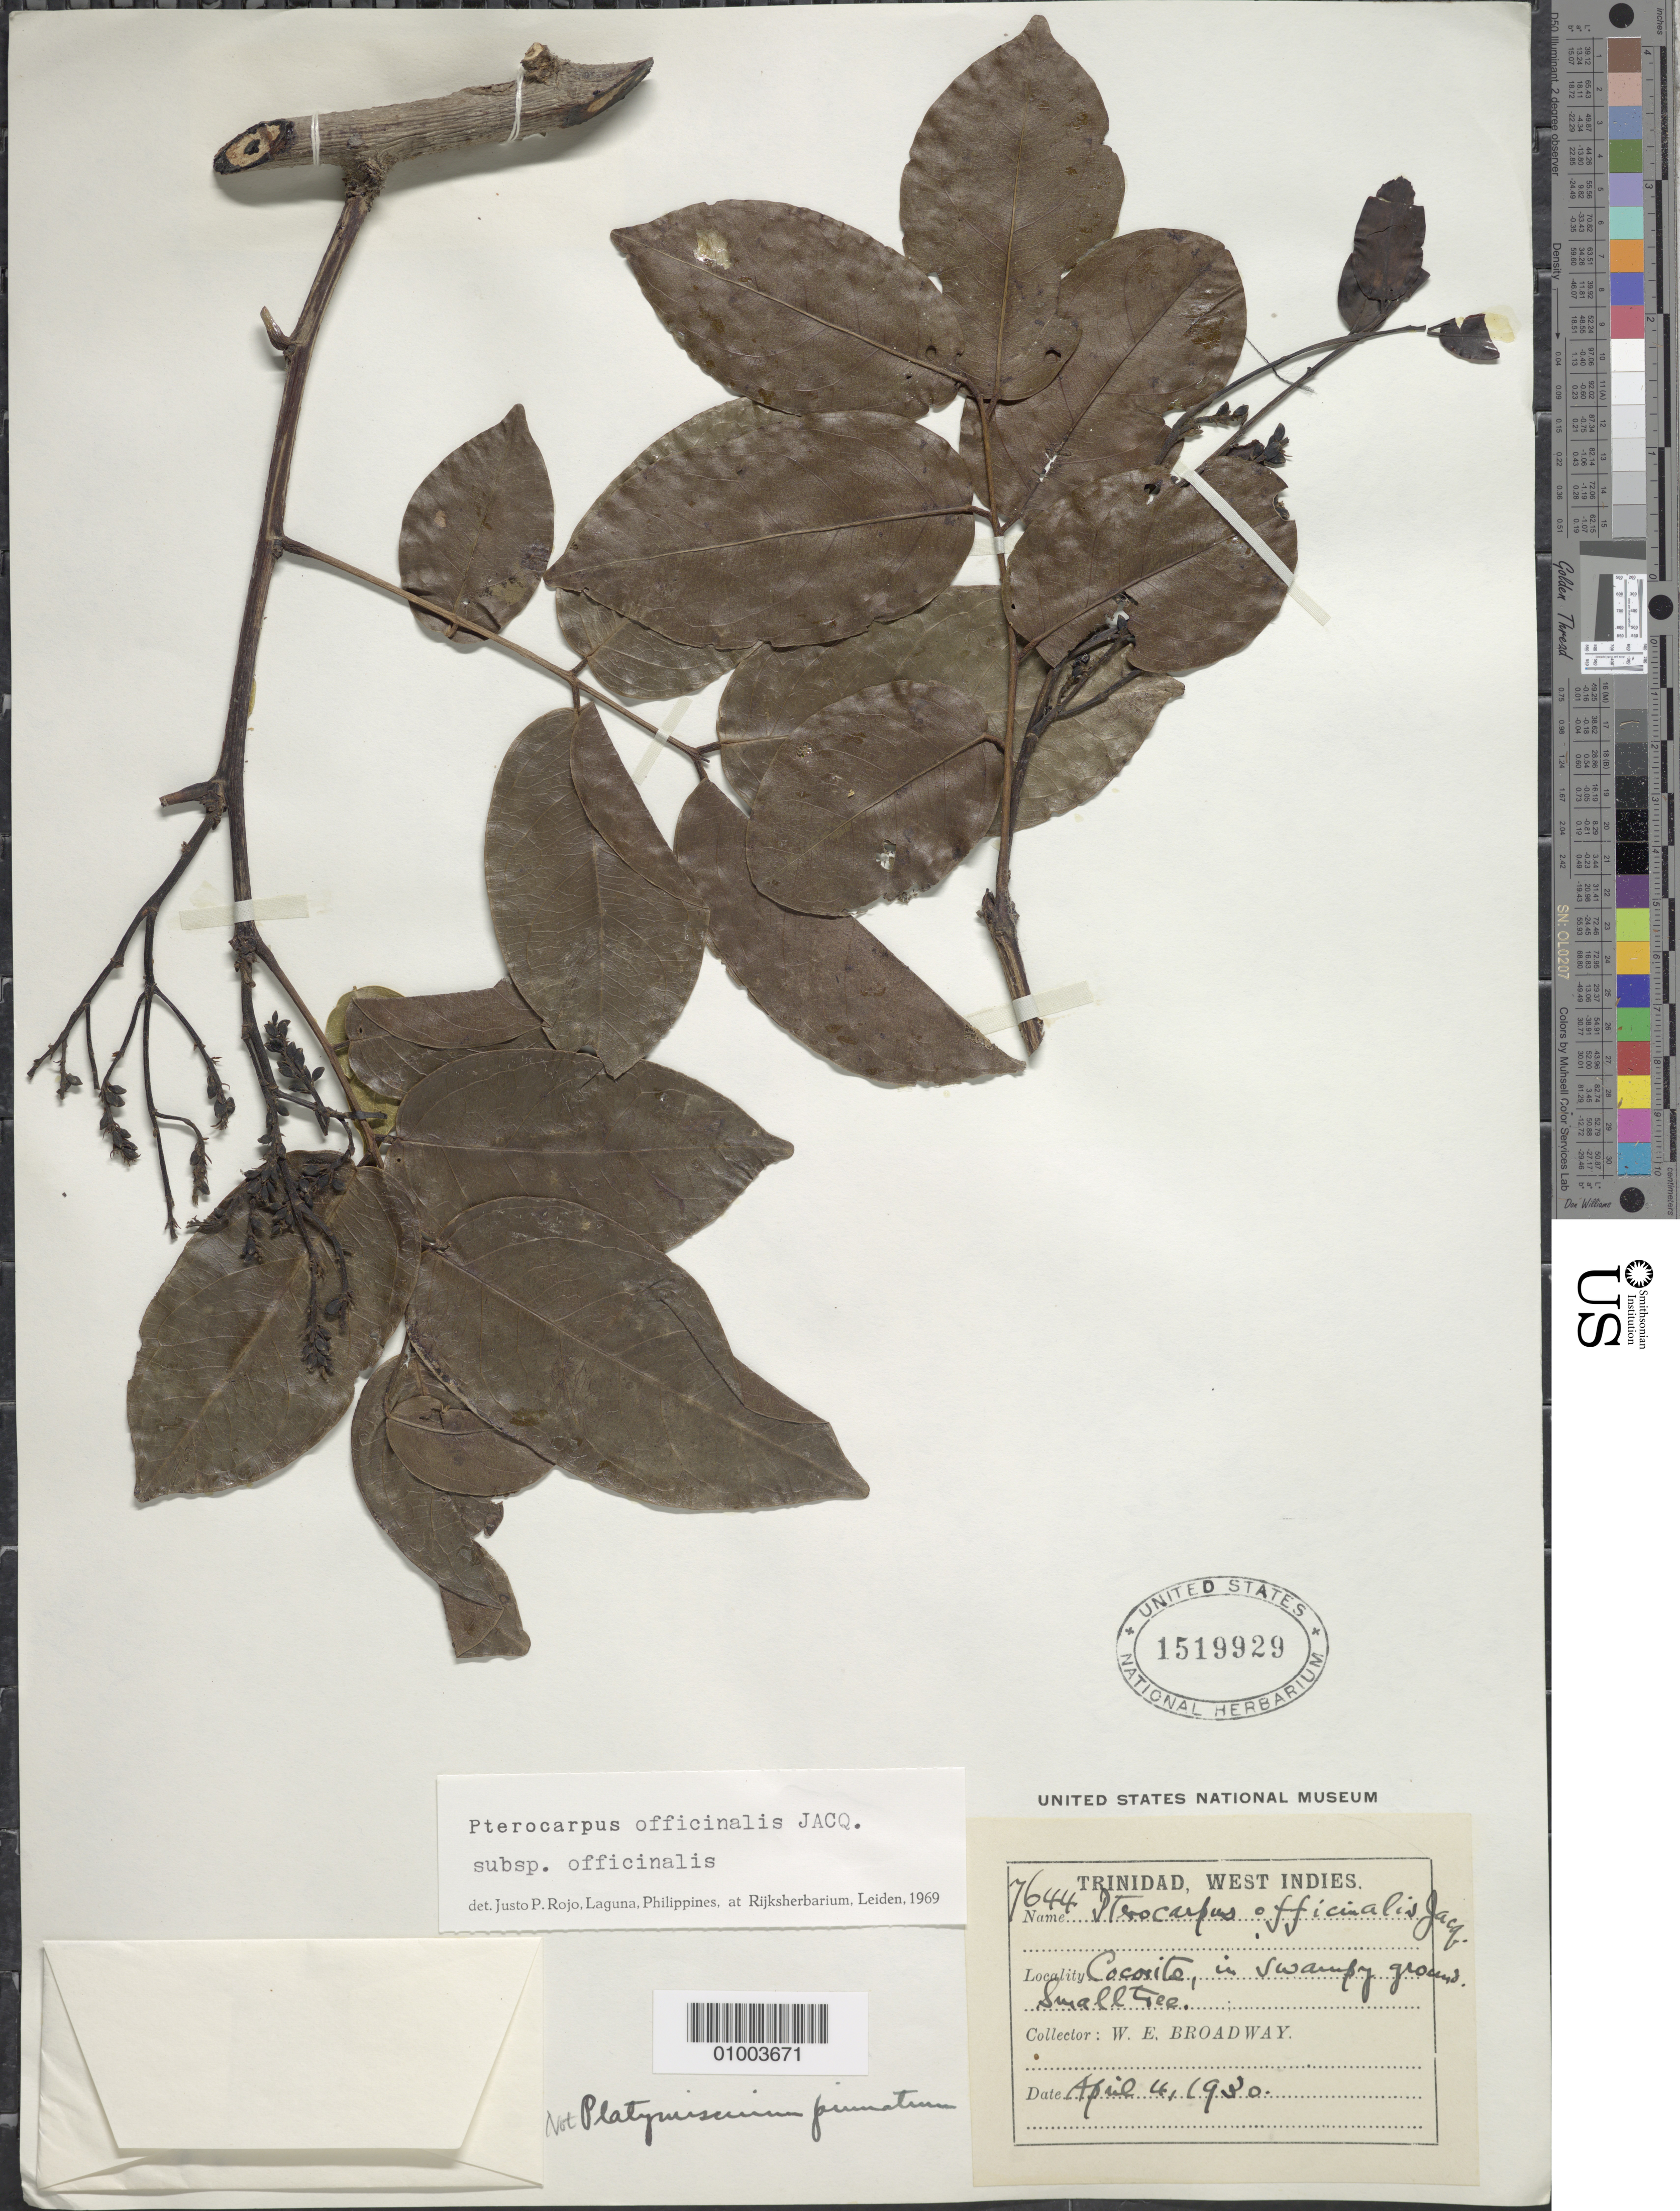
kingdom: Plantae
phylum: Tracheophyta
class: Magnoliopsida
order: Fabales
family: Fabaceae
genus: Pterocarpus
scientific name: Pterocarpus officinalis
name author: Jacq.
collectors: W. E. Broadway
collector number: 7644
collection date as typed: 04 Apr 1930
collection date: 1930-04-04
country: Trinidad and Tobago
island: Trinidad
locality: Cocorite, in swampy ground. Small tree.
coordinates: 0 N, 0 E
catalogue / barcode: US 1519929